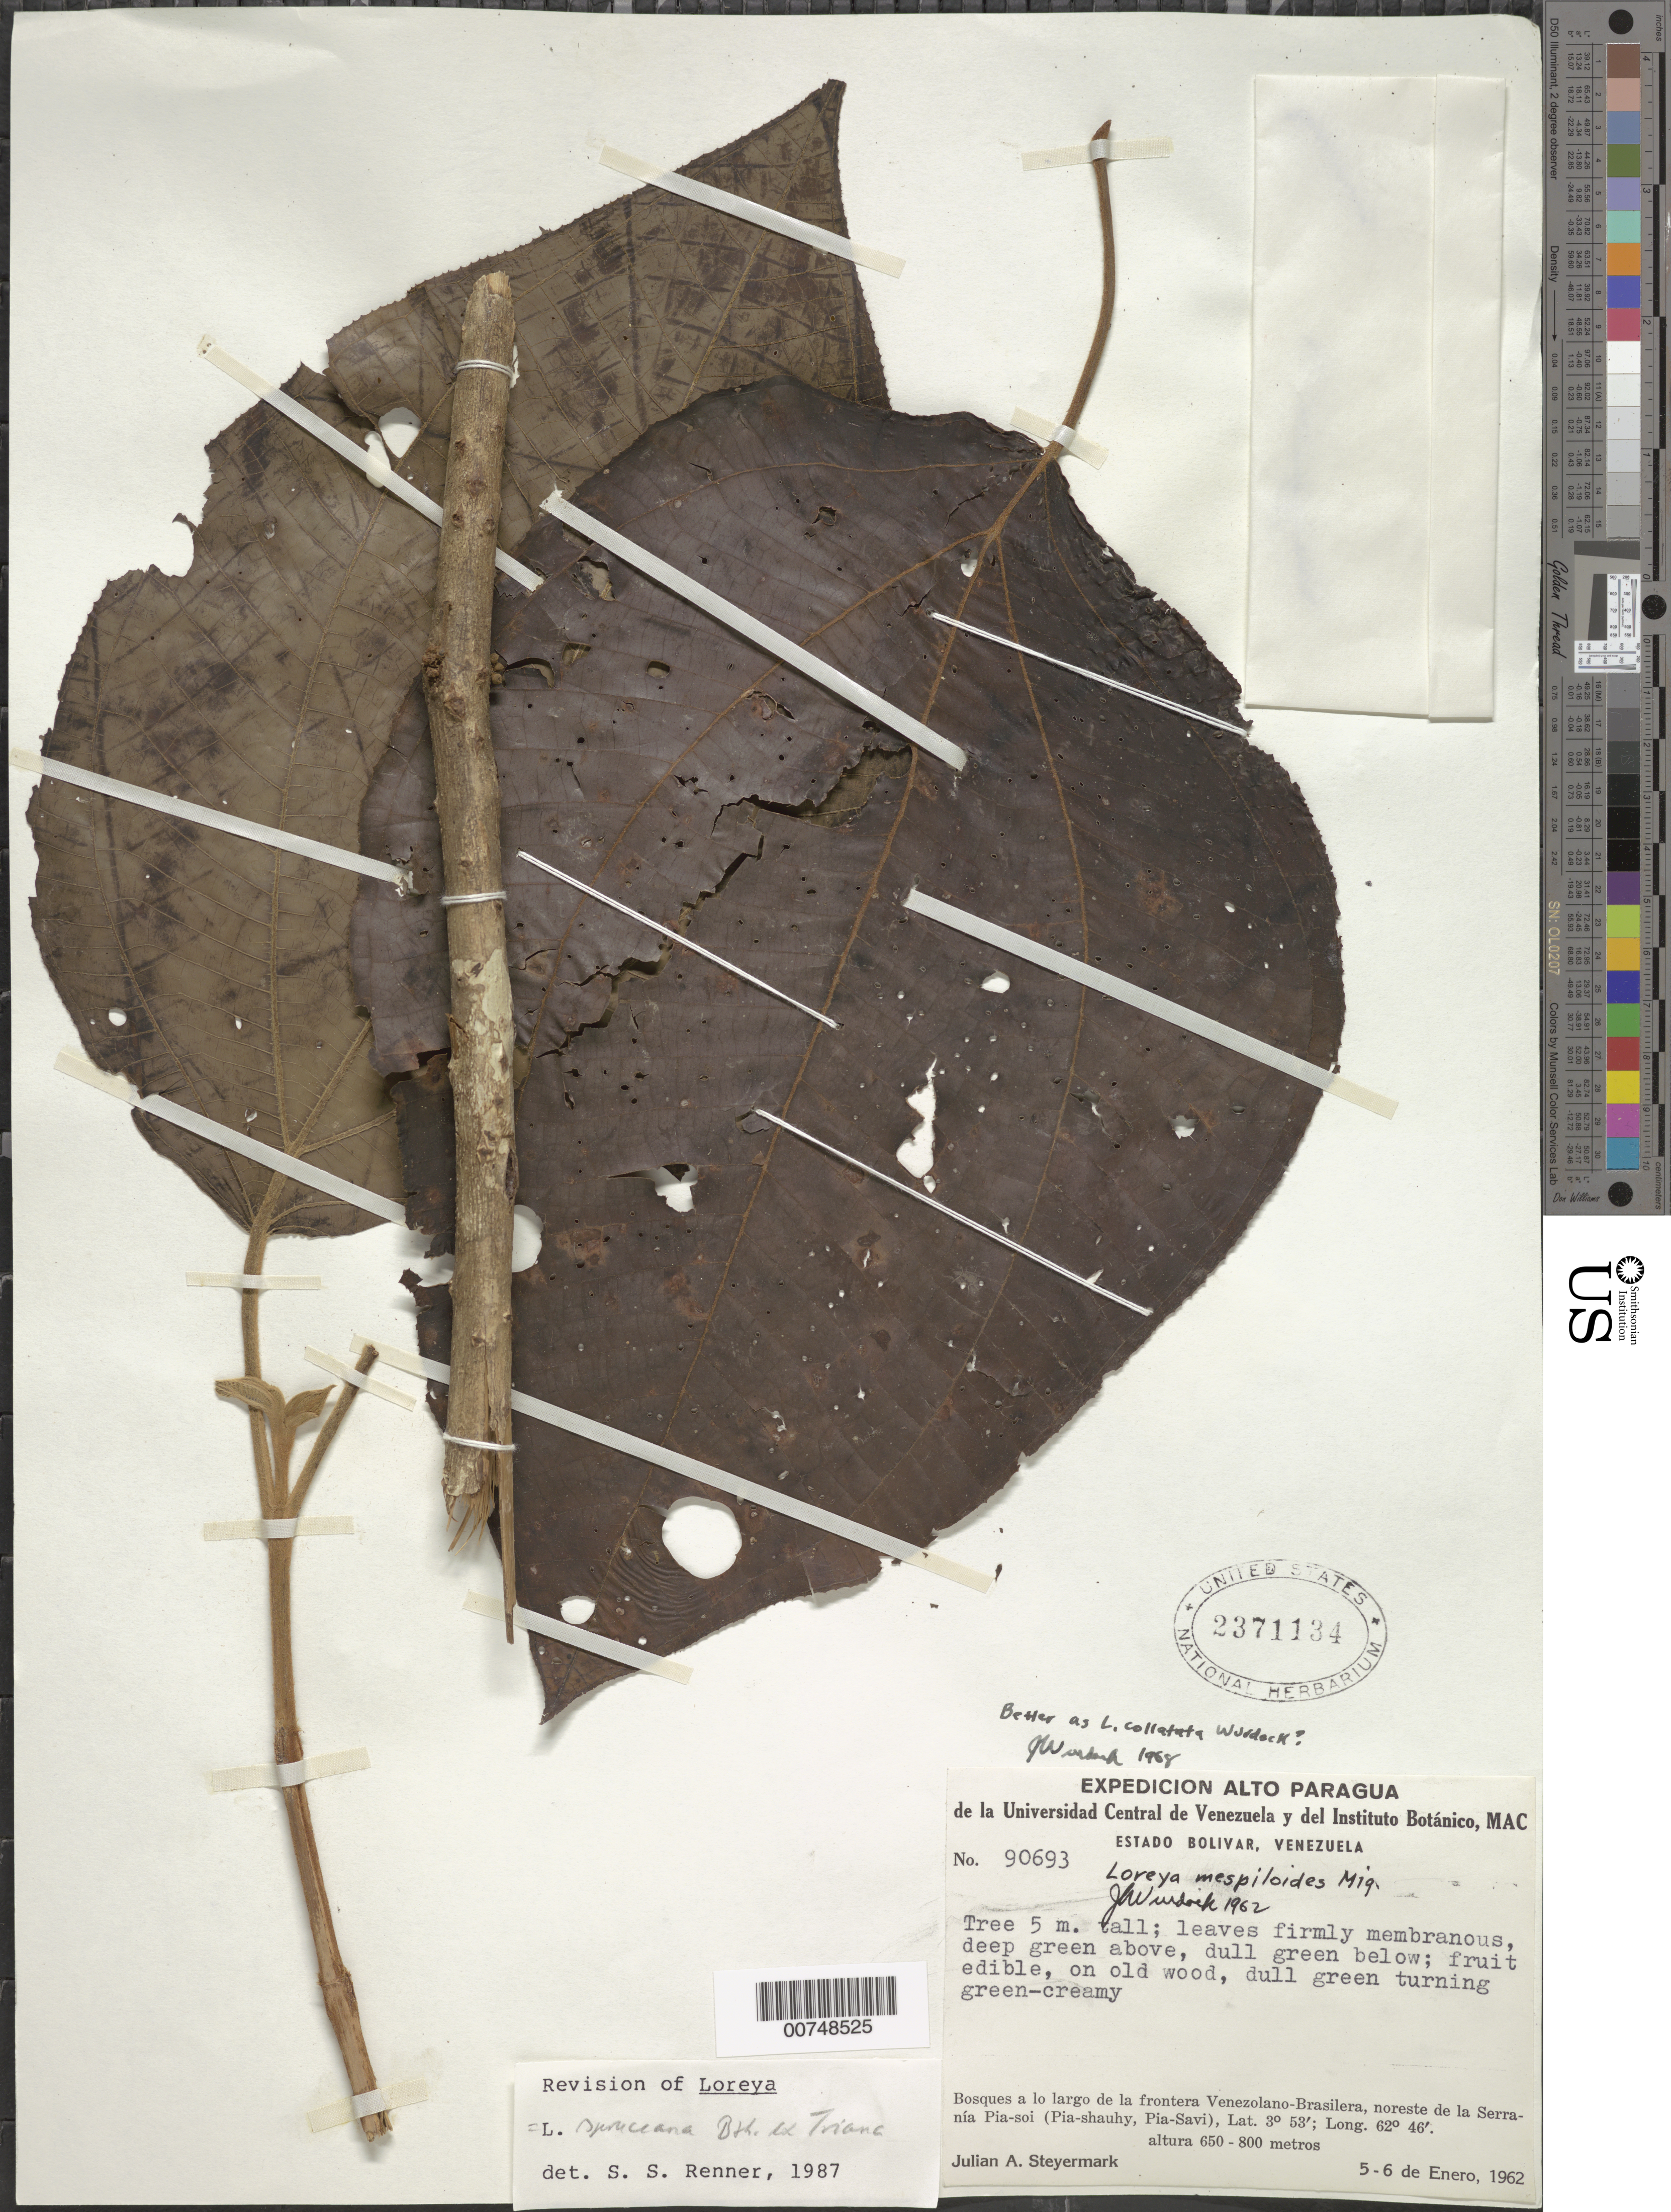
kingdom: Plantae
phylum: Tracheophyta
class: Magnoliopsida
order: Myrtales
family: Melastomataceae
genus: Bellucia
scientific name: Bellucia spruceana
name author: (Triana) J.F. Macbr.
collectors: J. Steyermark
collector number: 90693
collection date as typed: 5-Jan-62 to 6-Jan-62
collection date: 1962-01-05/1962-01-06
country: Venezuela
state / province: Bolívar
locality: Serranía Pia-soi, NE of; on Venezuela-Brazil border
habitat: Bosques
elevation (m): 650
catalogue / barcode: US 2371134